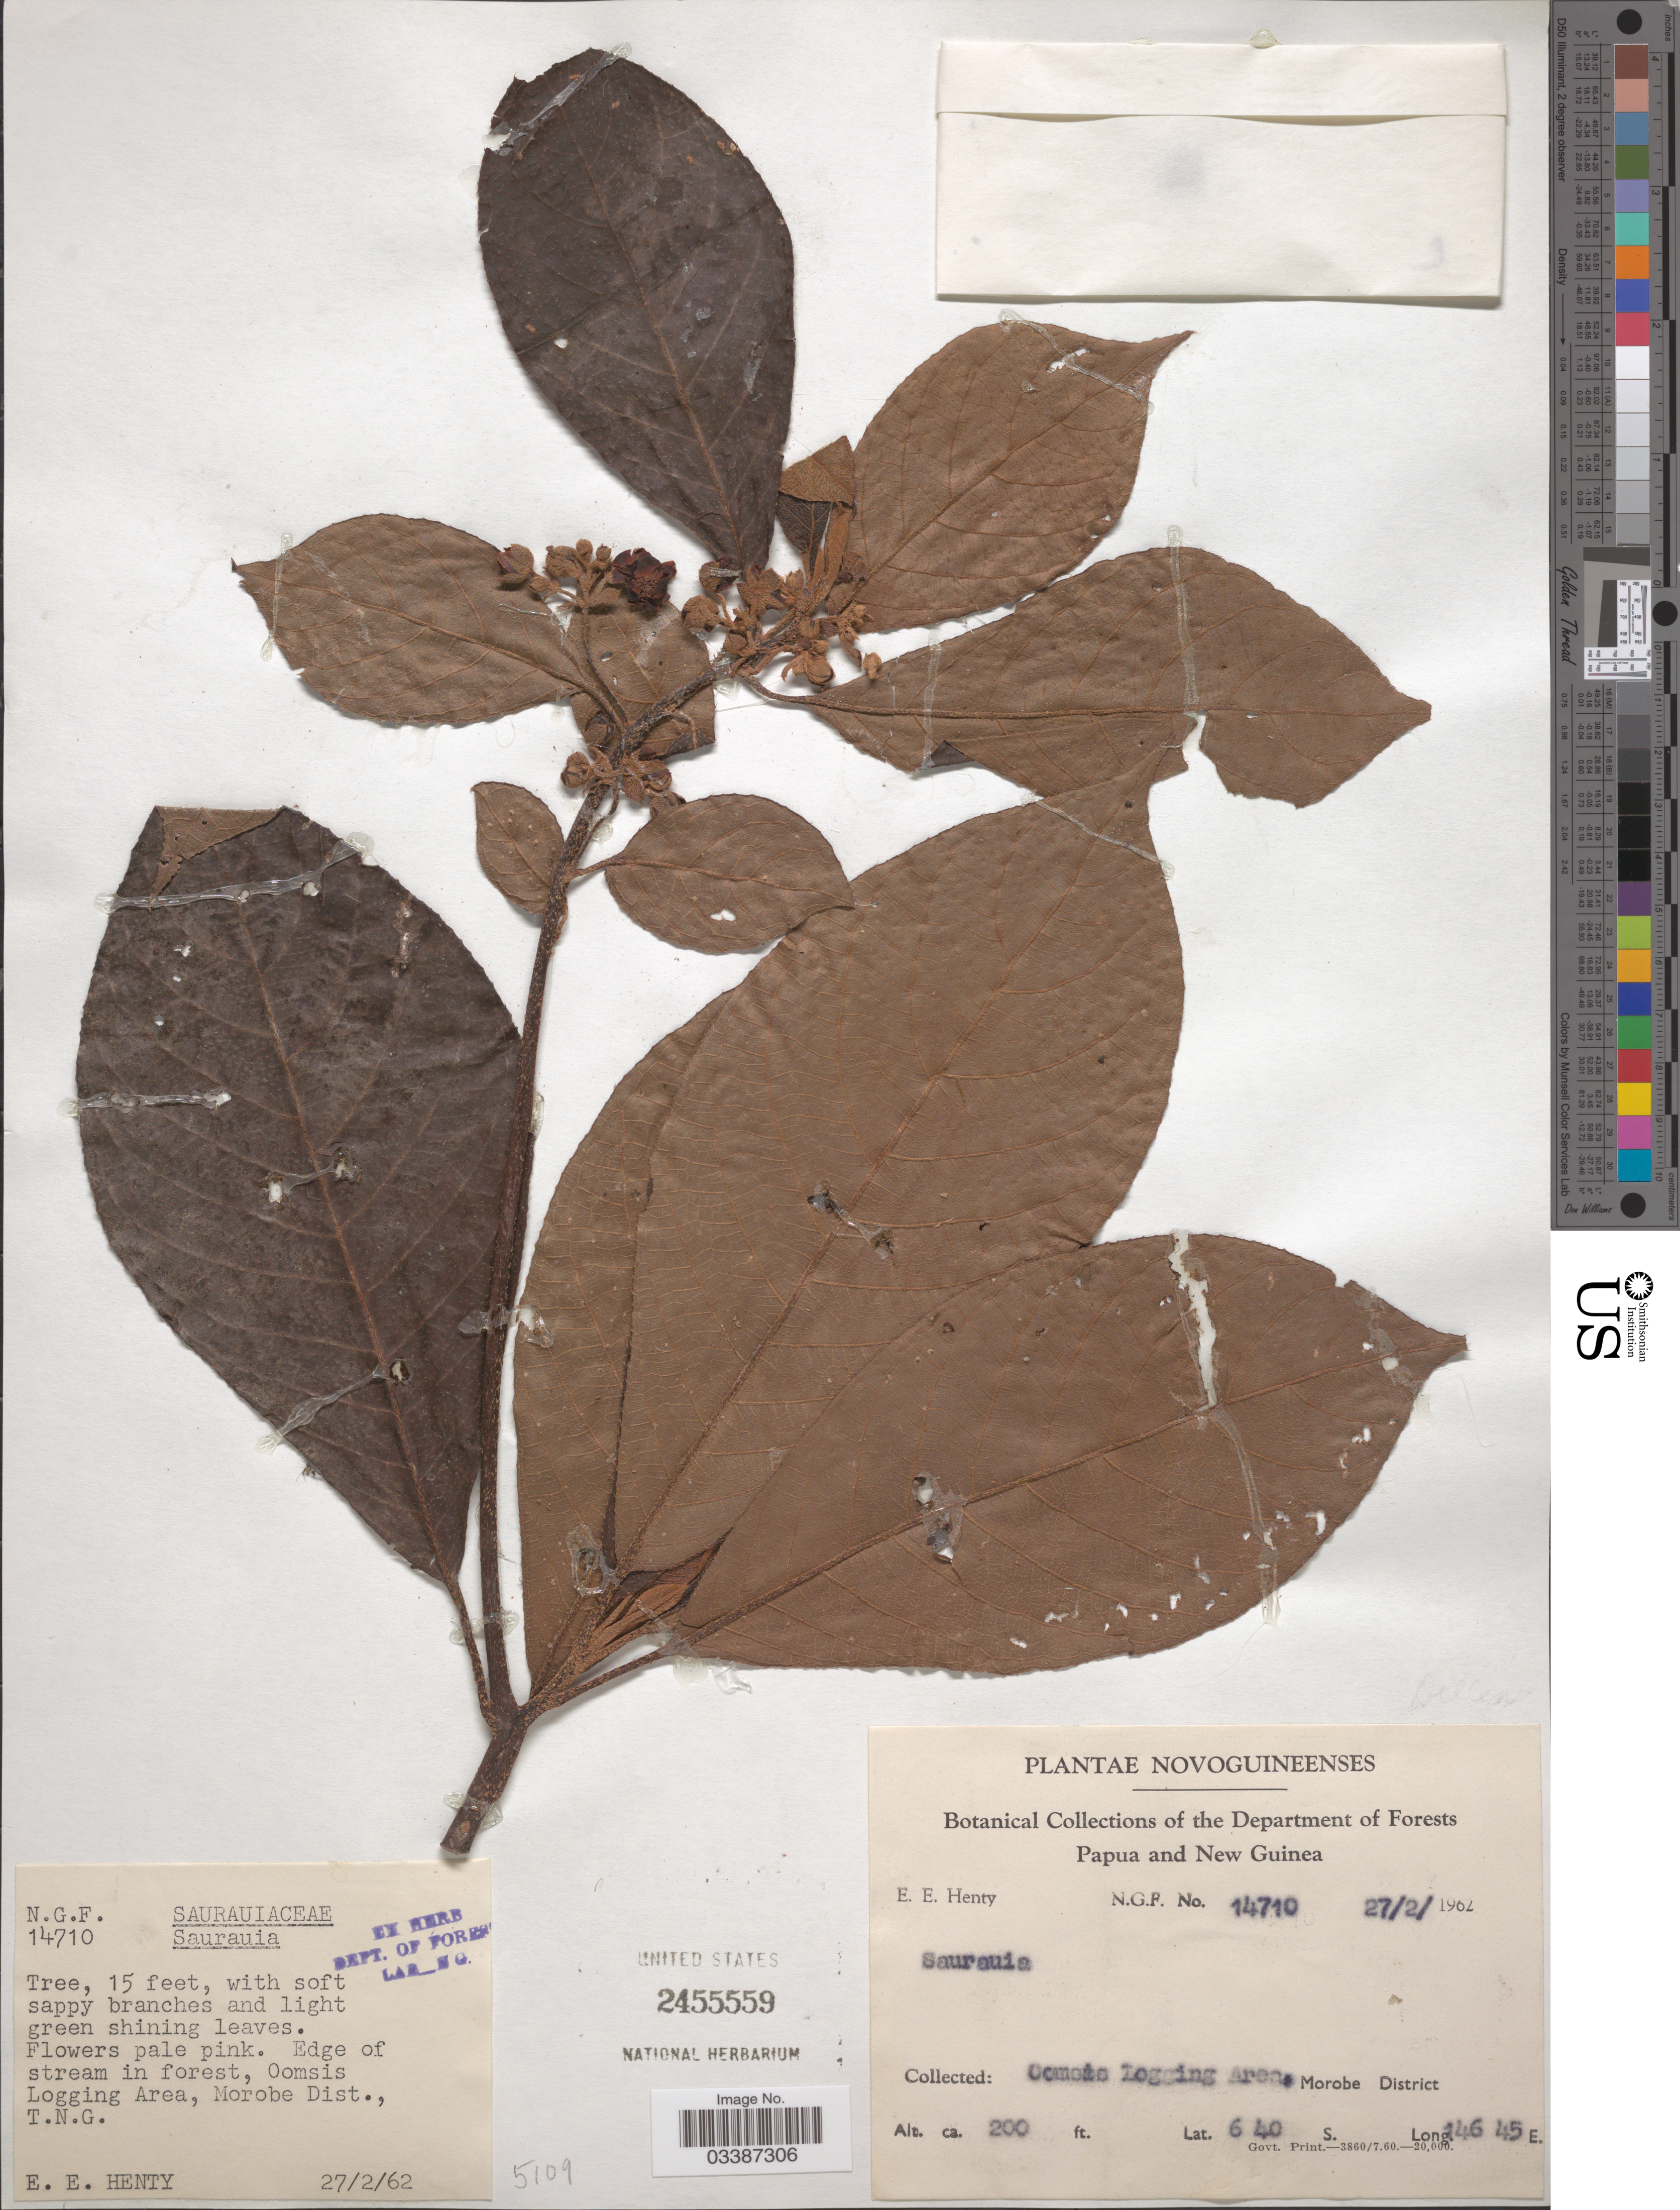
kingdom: Plantae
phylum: Tracheophyta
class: Magnoliopsida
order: Ericales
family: Actinidiaceae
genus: Saurauia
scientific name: Saurauia sp.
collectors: E. Henty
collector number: NGF 14710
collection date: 1962-02-27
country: Papua New Guinea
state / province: Morobe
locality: Edge of stream in forest, Oomsis Logging Area, Morobe Dist., T.N.G.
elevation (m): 61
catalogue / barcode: US 2455559